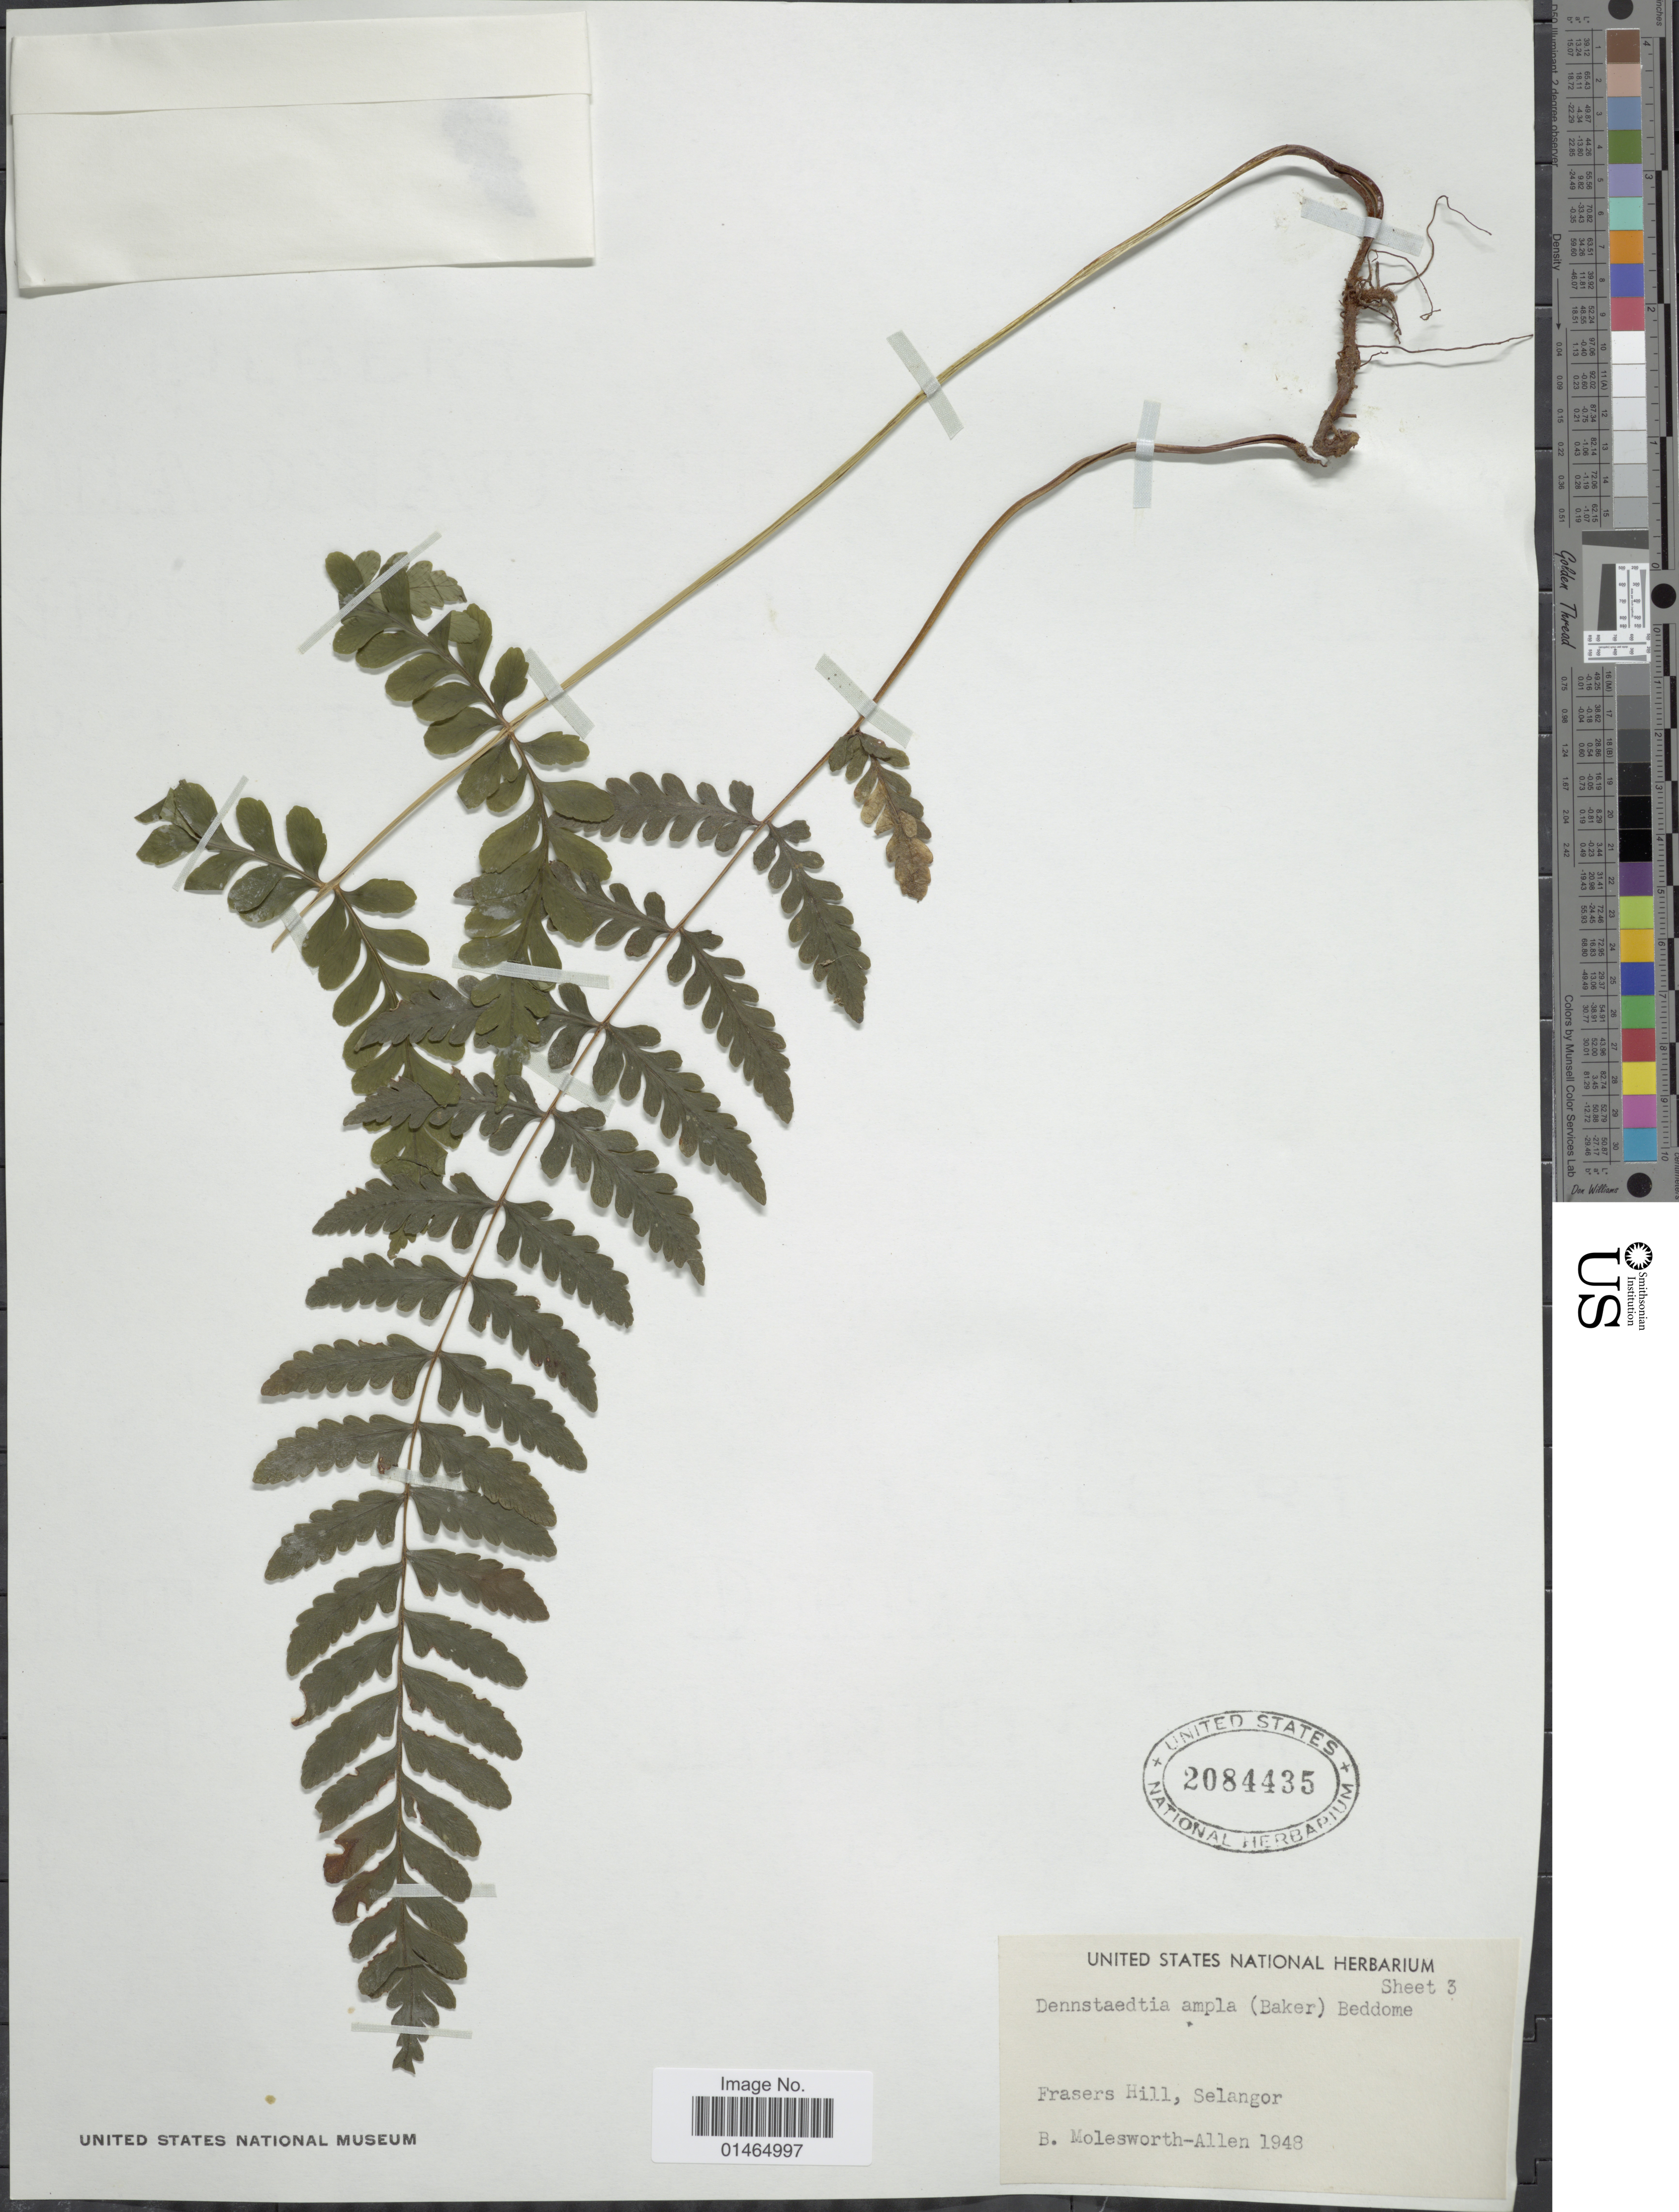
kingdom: Plantae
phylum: Tracheophyta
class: Polypodiopsida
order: Polypodiales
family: Dennstaedtiaceae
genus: Dennstaedtia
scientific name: Dennstaedtia ampla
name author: (Baker) Bedd.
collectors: B. E. G. Molesworth-Allen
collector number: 1948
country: Malaysia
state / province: Selangor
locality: Frasers Hill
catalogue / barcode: US 2084435